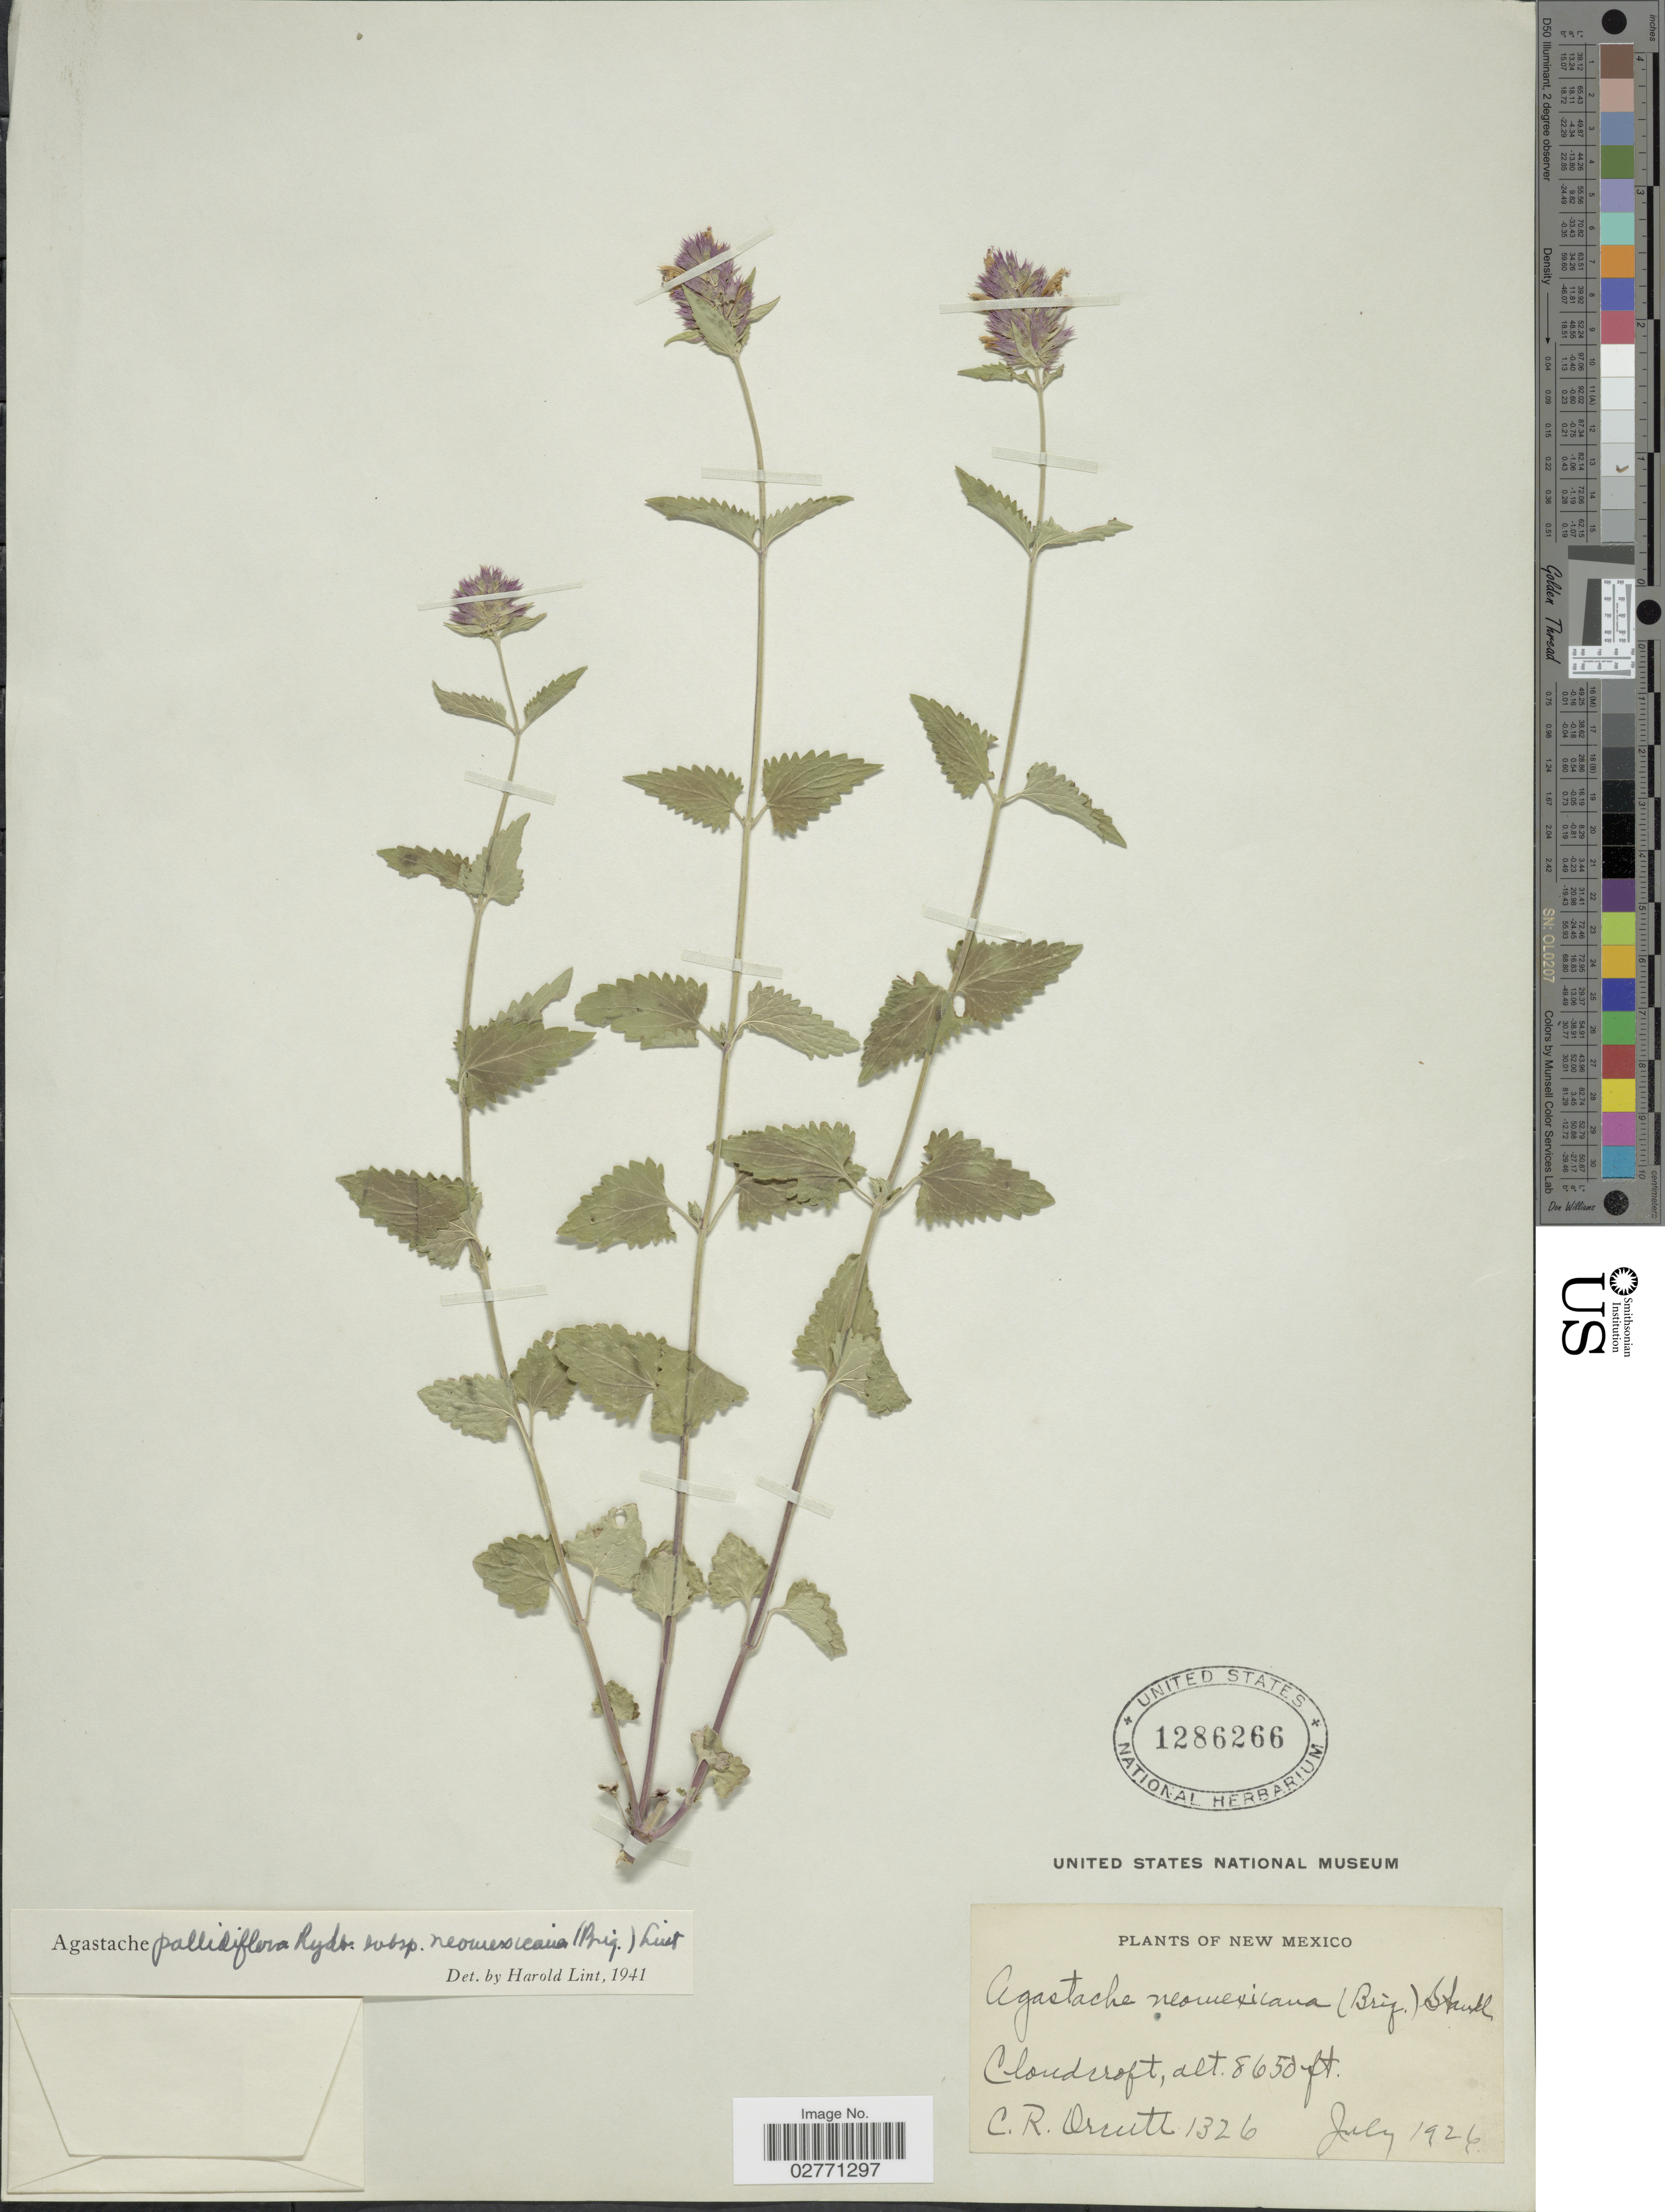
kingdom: Plantae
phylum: Tracheophyta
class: Magnoliopsida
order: Lamiales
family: Lamiaceae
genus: Agastache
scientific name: Agastache pallidiflora subsp. neomexicana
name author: (Briq.) Lint & Epling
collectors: C. R. Orcutt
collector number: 1326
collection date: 1926-07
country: United States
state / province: New Mexico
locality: Cloudcroft.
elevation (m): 2637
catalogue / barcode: US 1286266